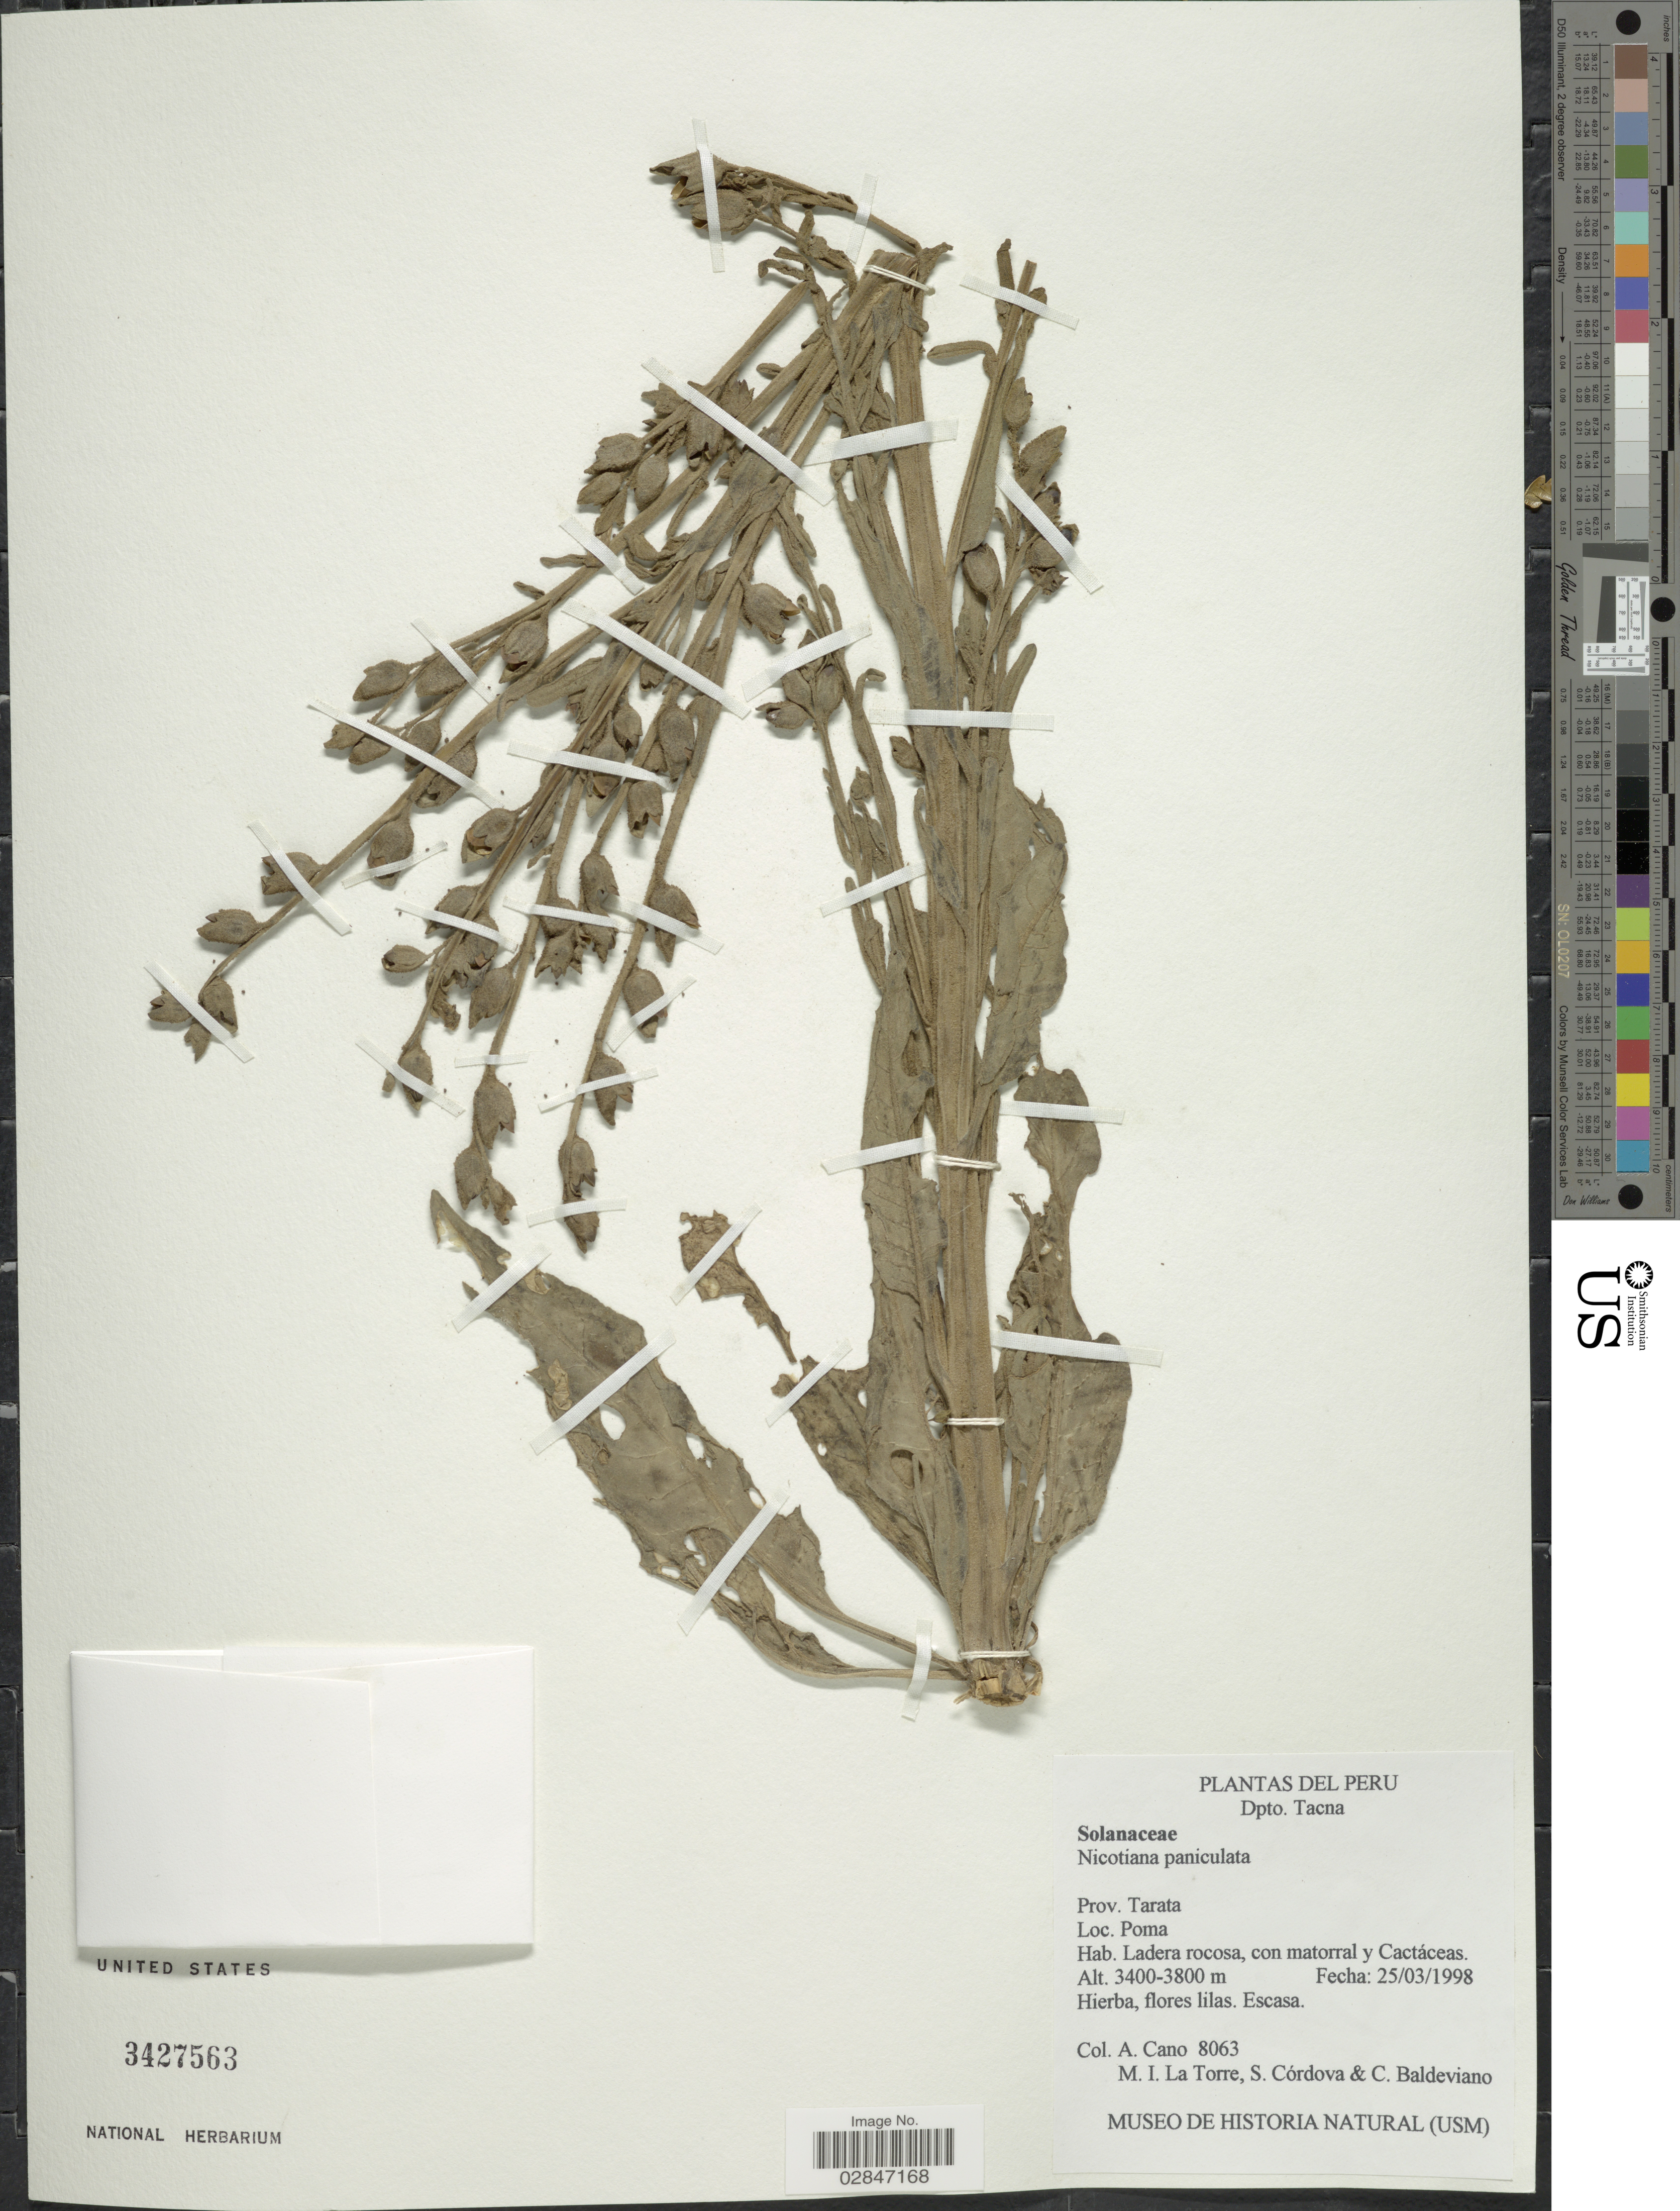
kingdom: Plantae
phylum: Tracheophyta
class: Magnoliopsida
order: Solanales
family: Solanaceae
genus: Nicotiana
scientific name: Nicotiana paniculata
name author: L.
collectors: A. Cano, M. I. La Torre, S. Cordova & C. Baldeviano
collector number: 8063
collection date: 1998-03-25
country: Peru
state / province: Tacna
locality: Depto. Tacna, Prov. Tarata, Poma.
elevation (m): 3400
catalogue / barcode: US 3427563